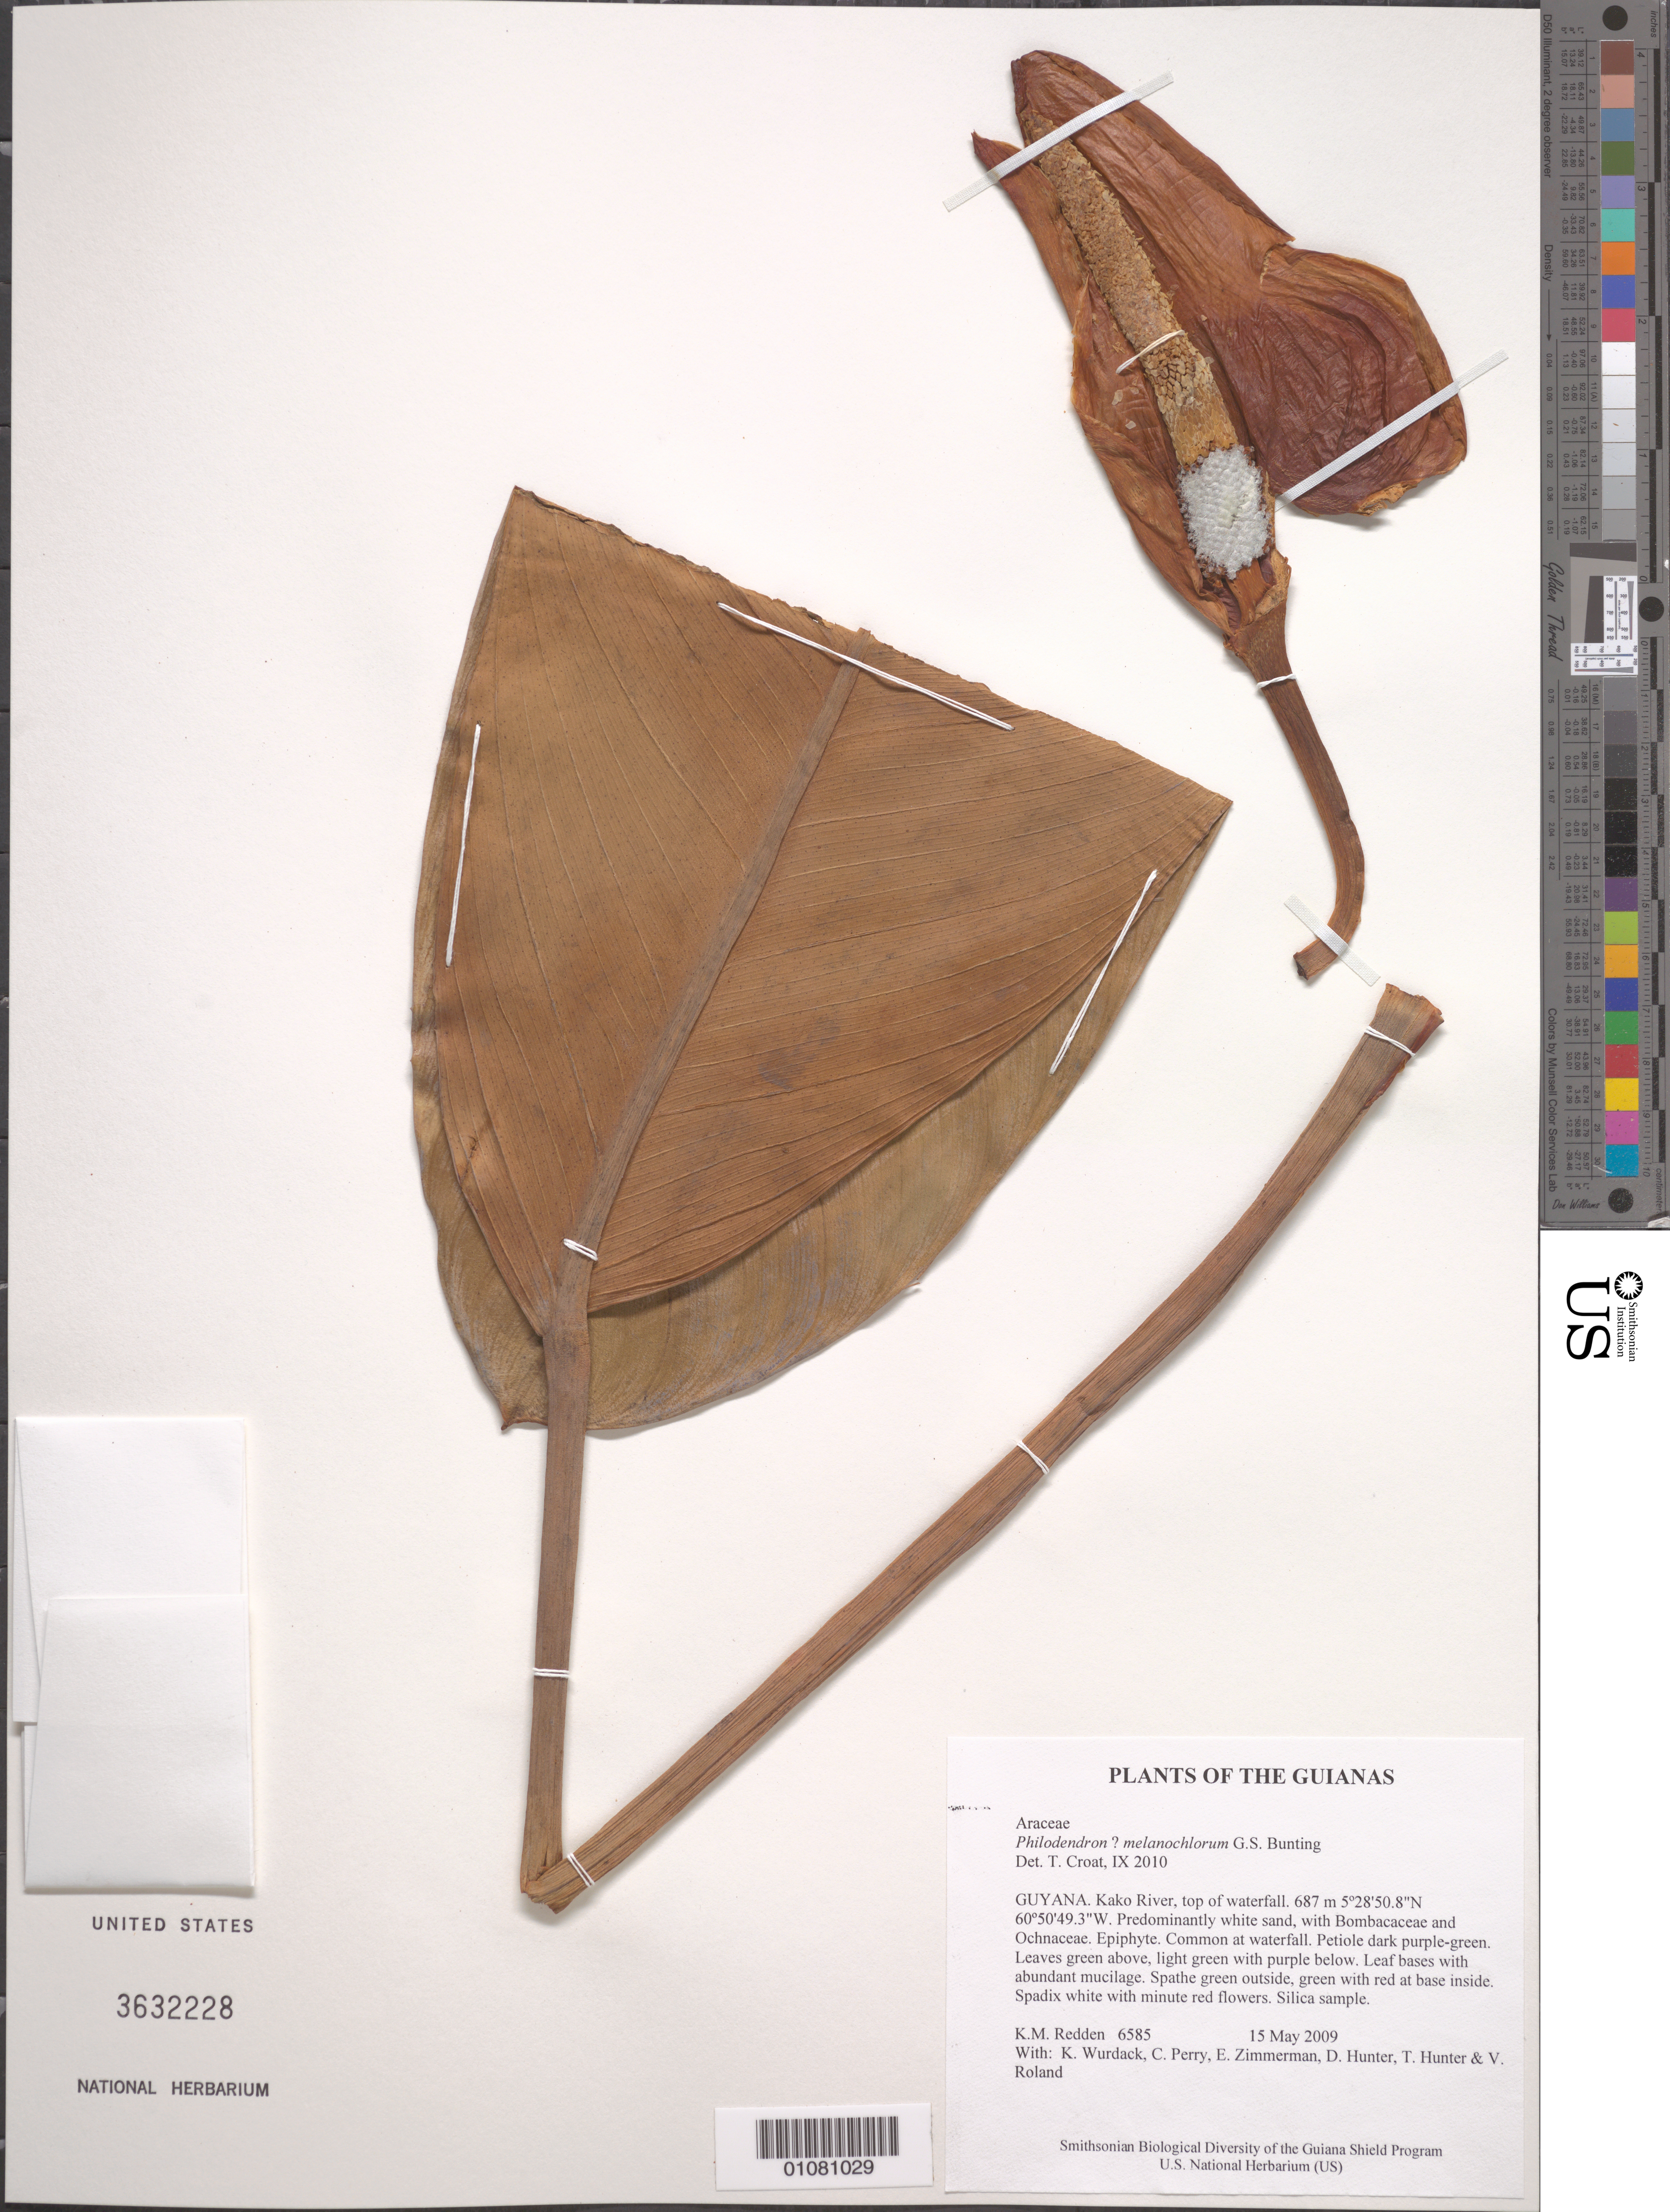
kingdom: Plantae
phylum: Tracheophyta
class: Liliopsida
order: Alismatales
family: Araceae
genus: Philodendron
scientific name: Philodendron melanochlorum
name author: G.S. Bunting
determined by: Croat, Thomas B., Missouri Botanical Garden (MO)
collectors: K. M. Redden, K. Wurdack, C. Perry, E. Zimmerman, D. Hunter, T. Hunter & V. Roland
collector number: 6585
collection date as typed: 15 May 2009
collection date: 2009-05-15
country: Guyana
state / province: Cuyuni-Mazaruni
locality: Kako River, top of waterfall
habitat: Predominantly white sand, with Bombacaceae and Ochnaceae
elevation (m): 687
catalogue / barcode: US 3632228